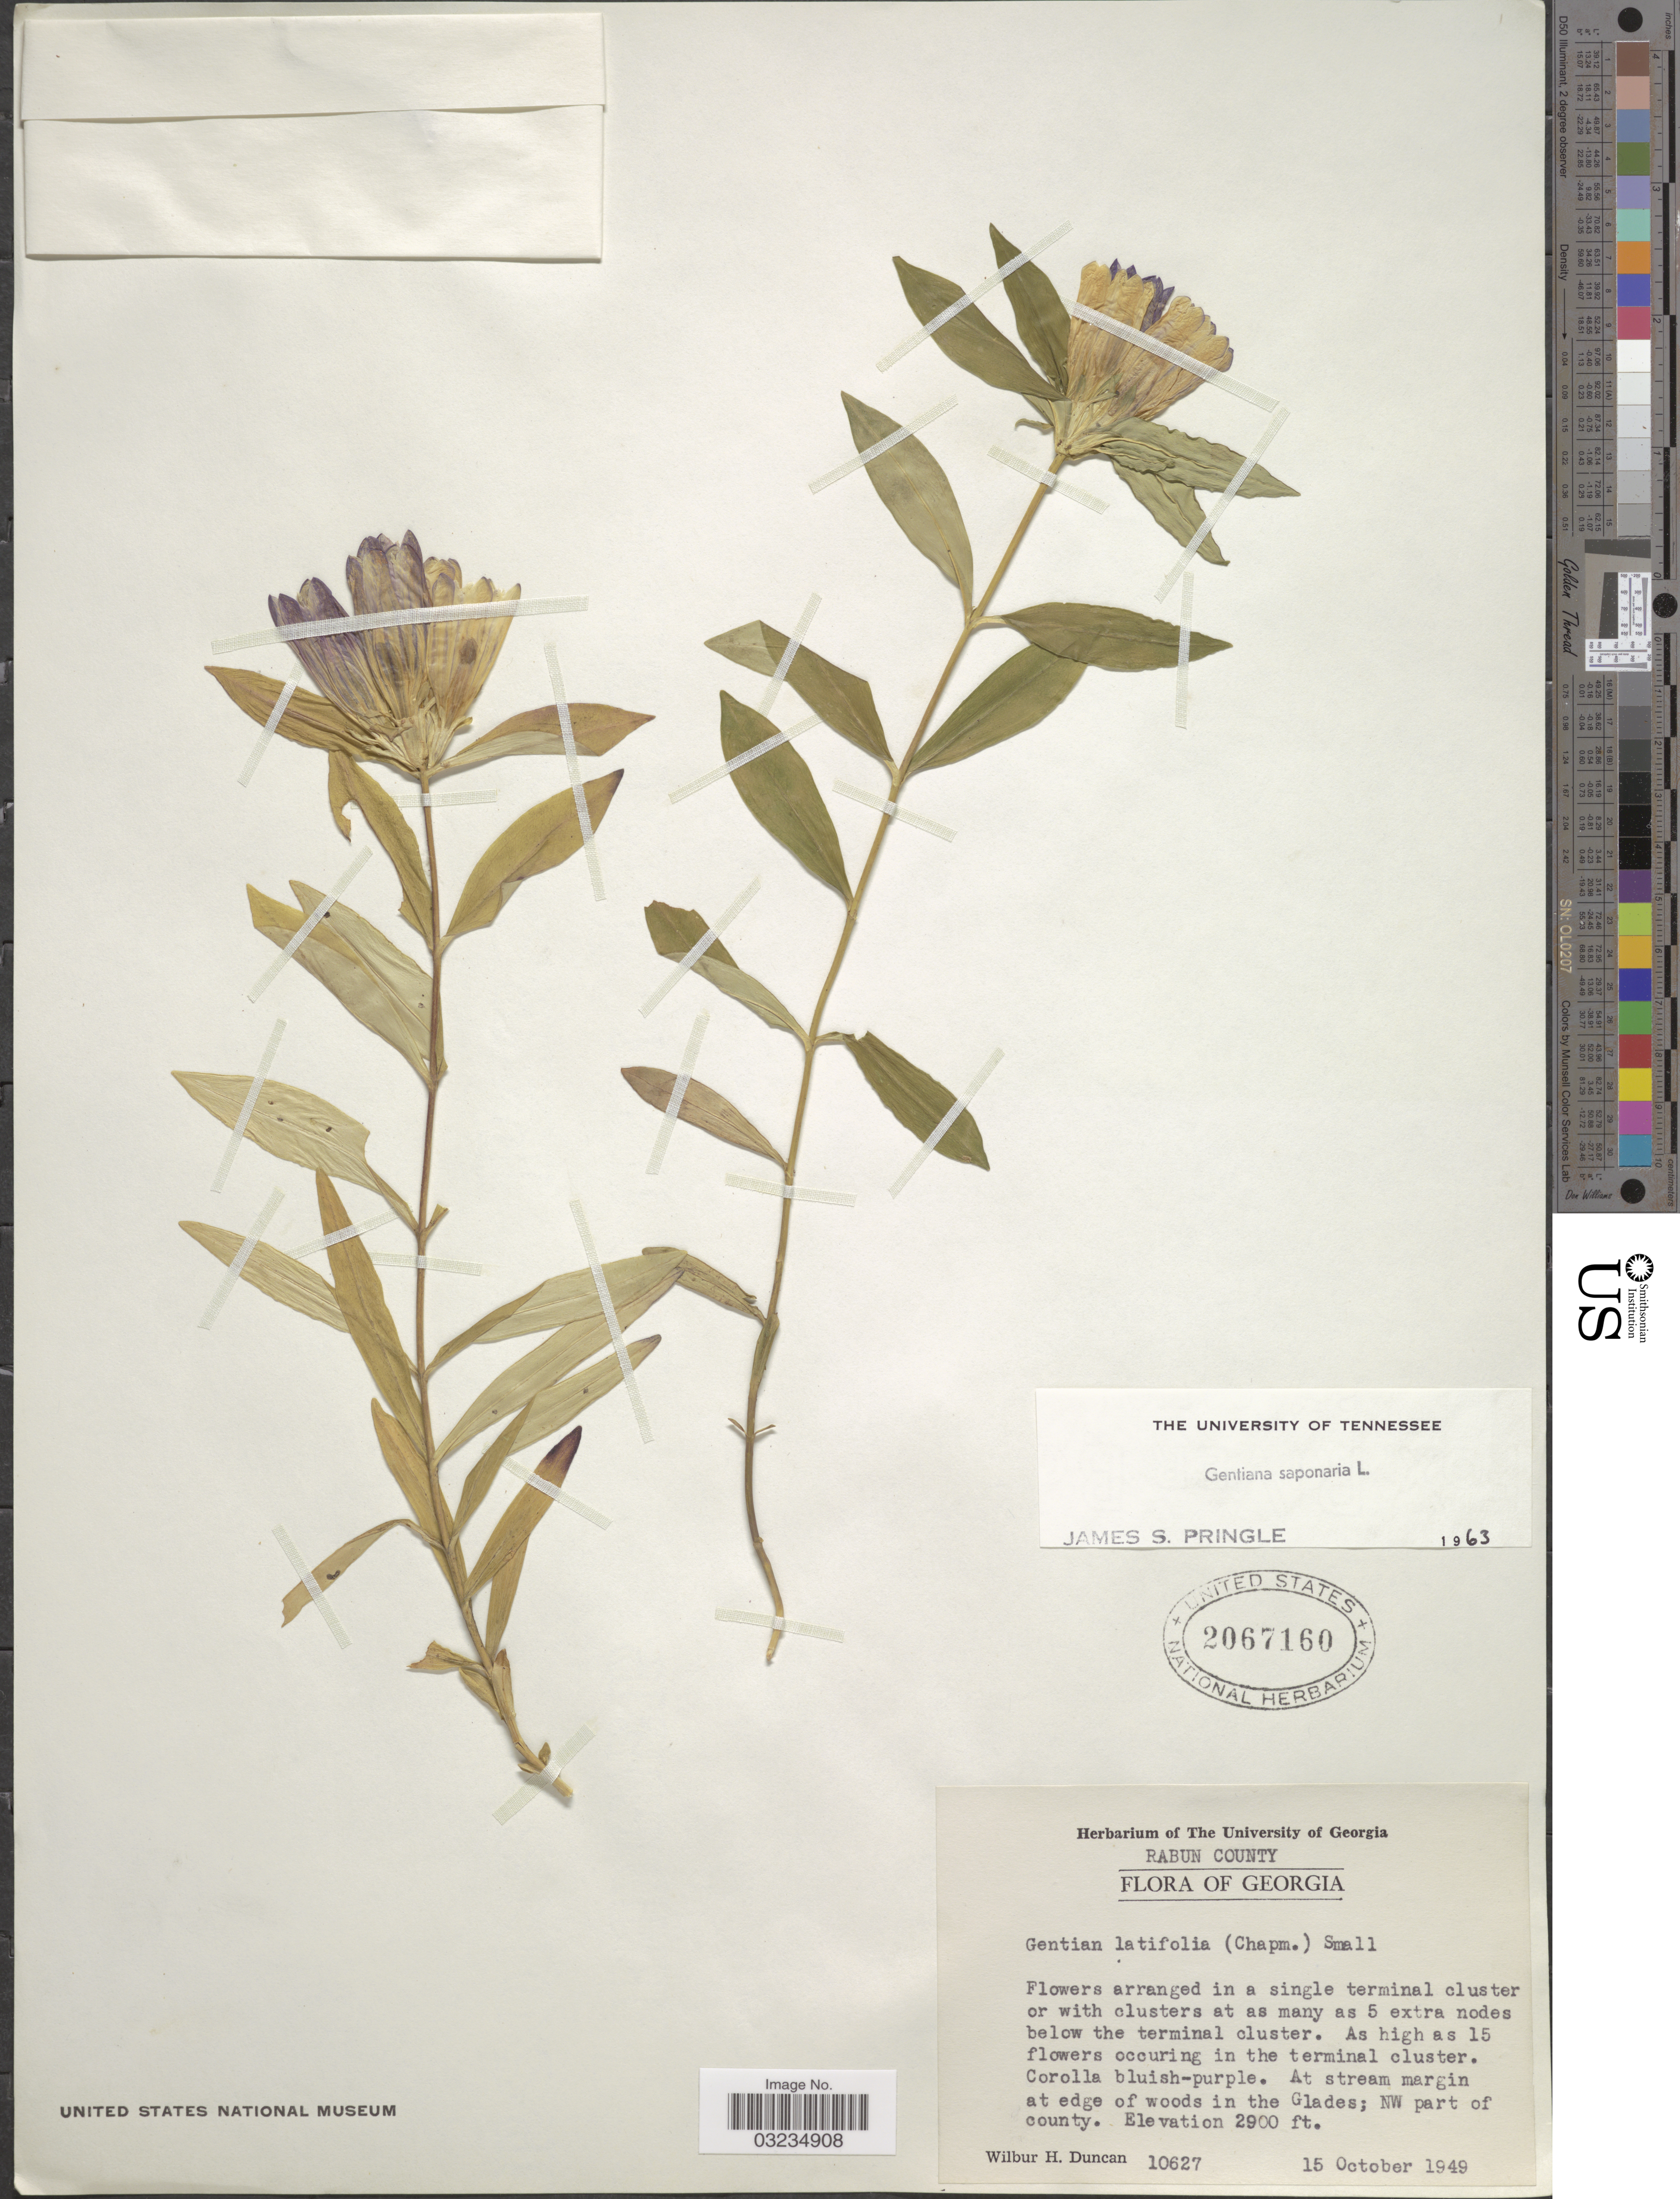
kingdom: Plantae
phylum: Tracheophyta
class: Magnoliopsida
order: Gentianales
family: Gentianaceae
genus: Gentiana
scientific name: Gentiana saponaria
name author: L.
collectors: W. H. Duncan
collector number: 10627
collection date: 1949-10-15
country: United States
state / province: Georgia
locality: Rabun County. At stream margin at edge of woods in the Glades; NW part of county.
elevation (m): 884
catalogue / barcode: US 2067160